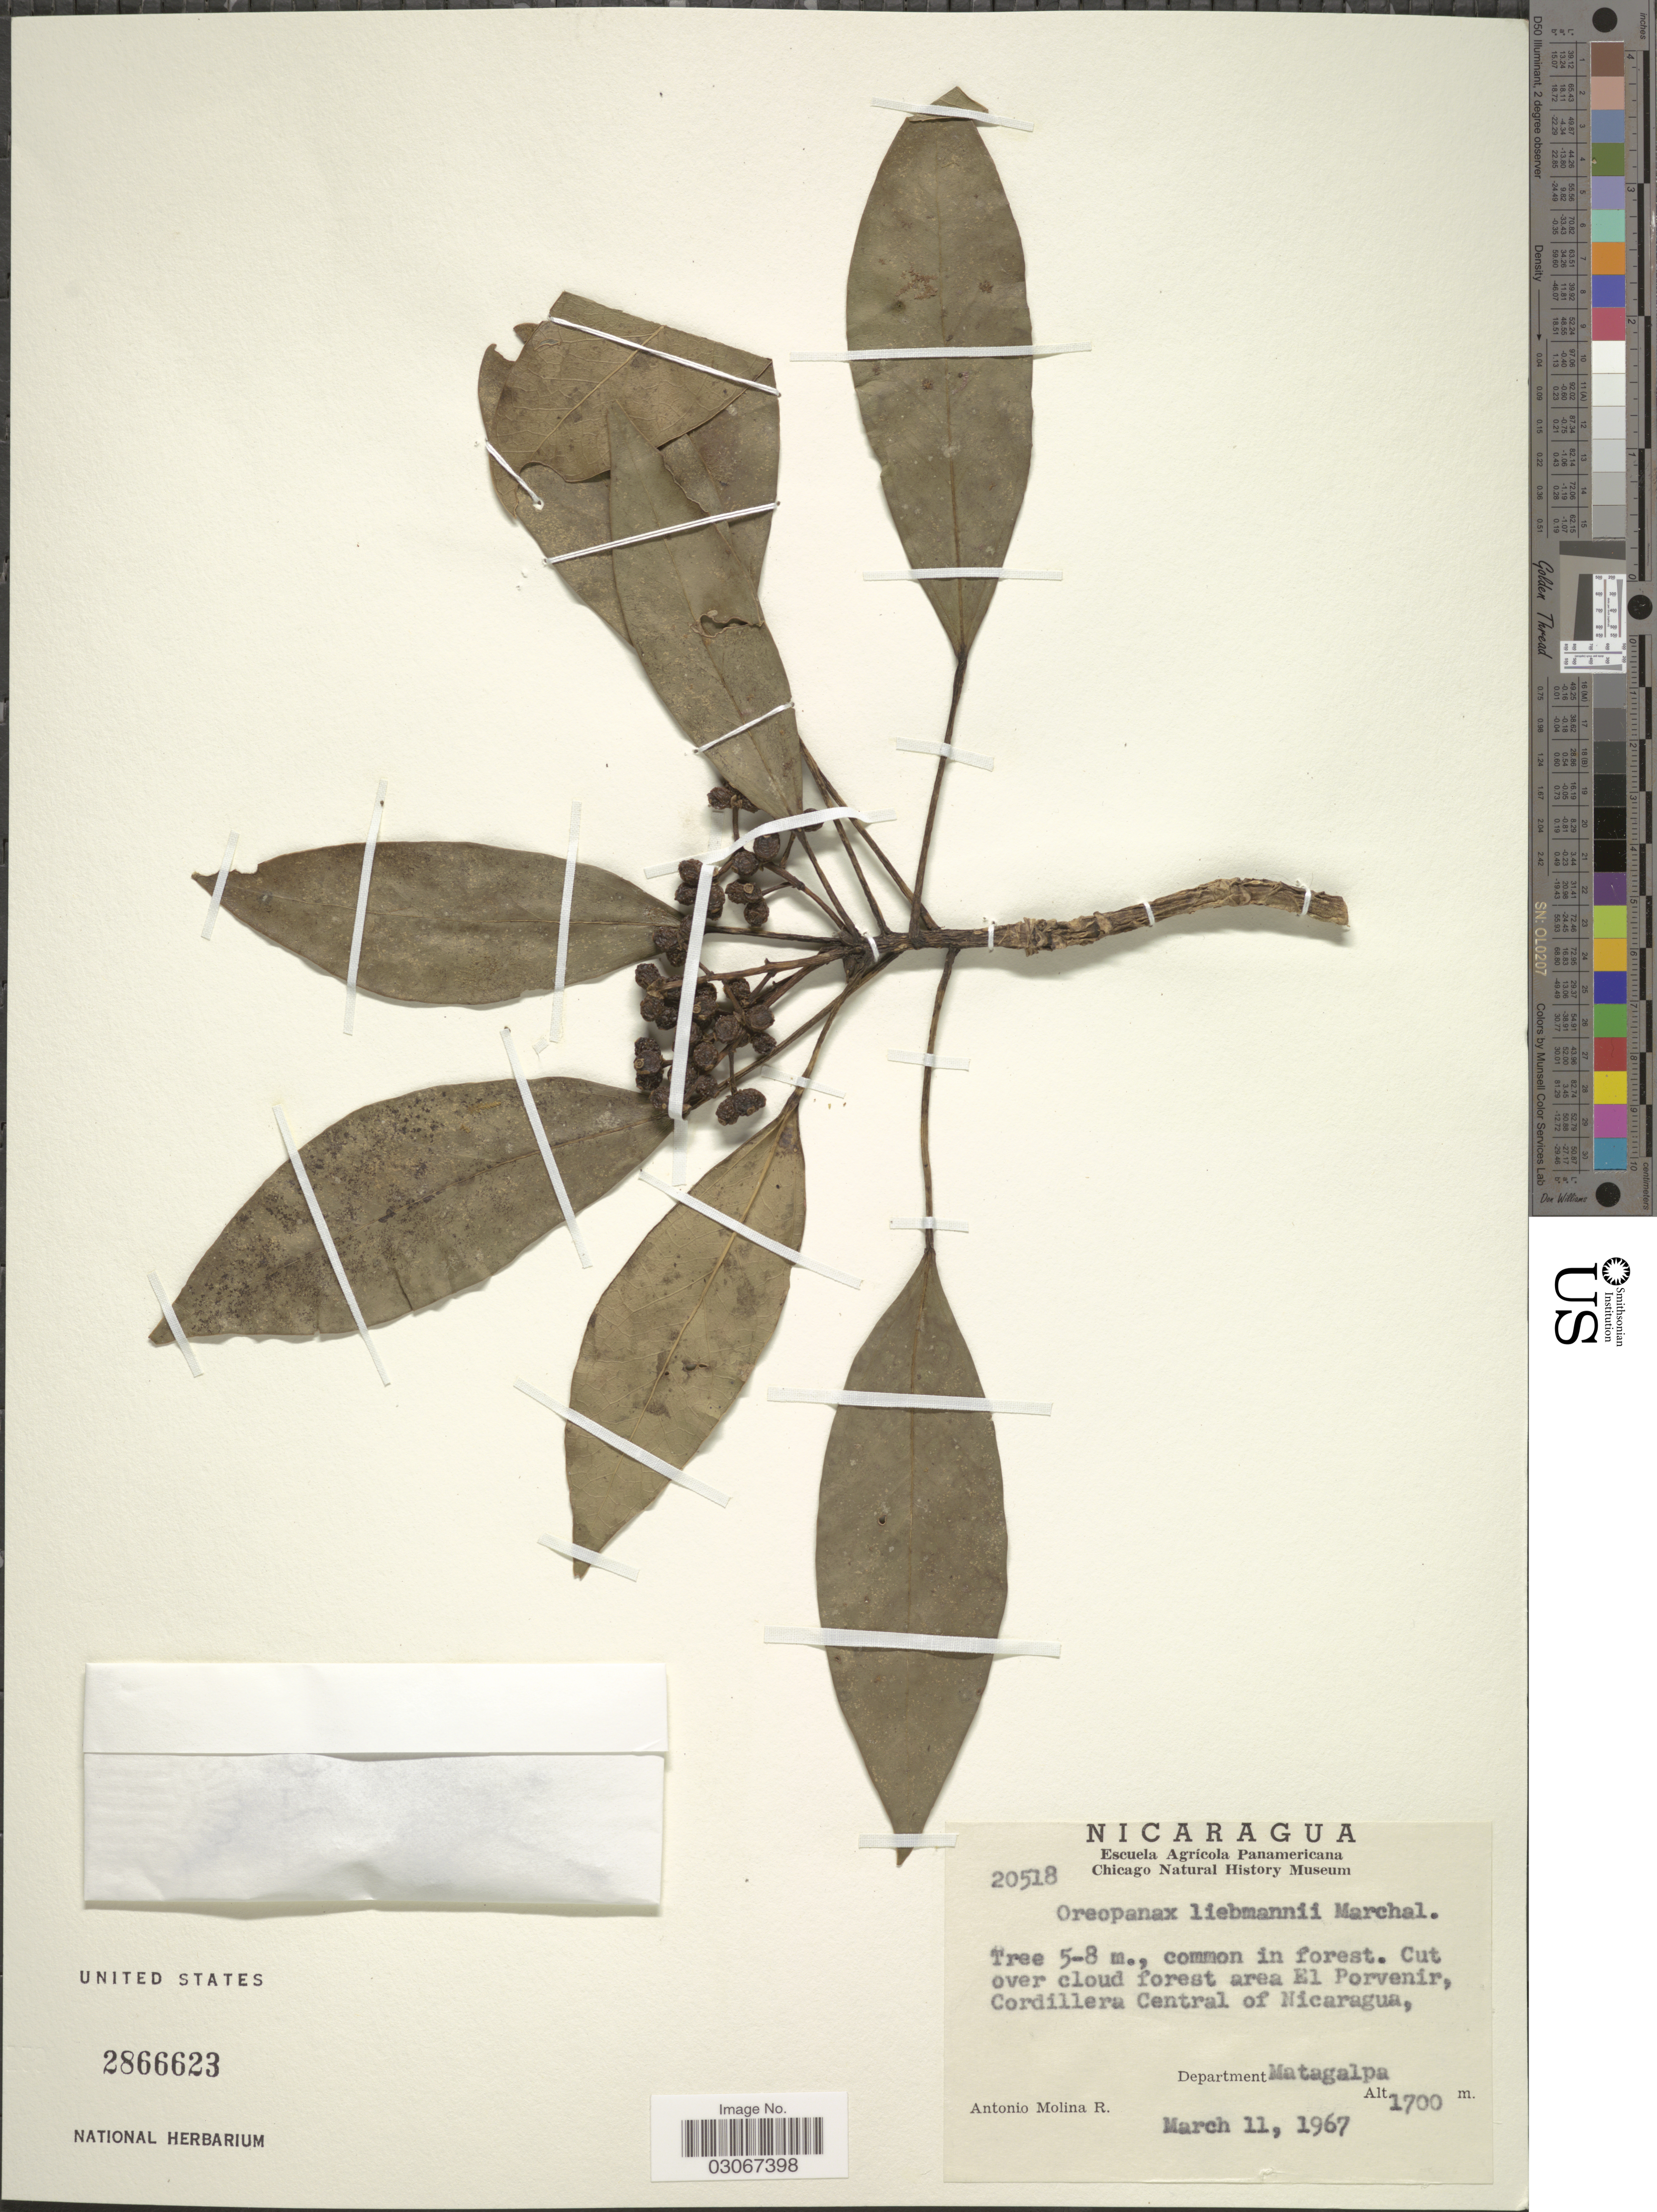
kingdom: Plantae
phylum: Tracheophyta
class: Magnoliopsida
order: Apiales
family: Araliaceae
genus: Oreopanax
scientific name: Oreopanax liebmannii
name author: Marchal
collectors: A. Molina R.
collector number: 20518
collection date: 1967-03-11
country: Nicaragua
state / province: Matagalpa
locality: Common in forest, Cut over cloud forest area El Porvenir, Cordillera Central of Nicaragua, Department Matagalpa.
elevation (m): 1700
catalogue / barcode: US 2866623